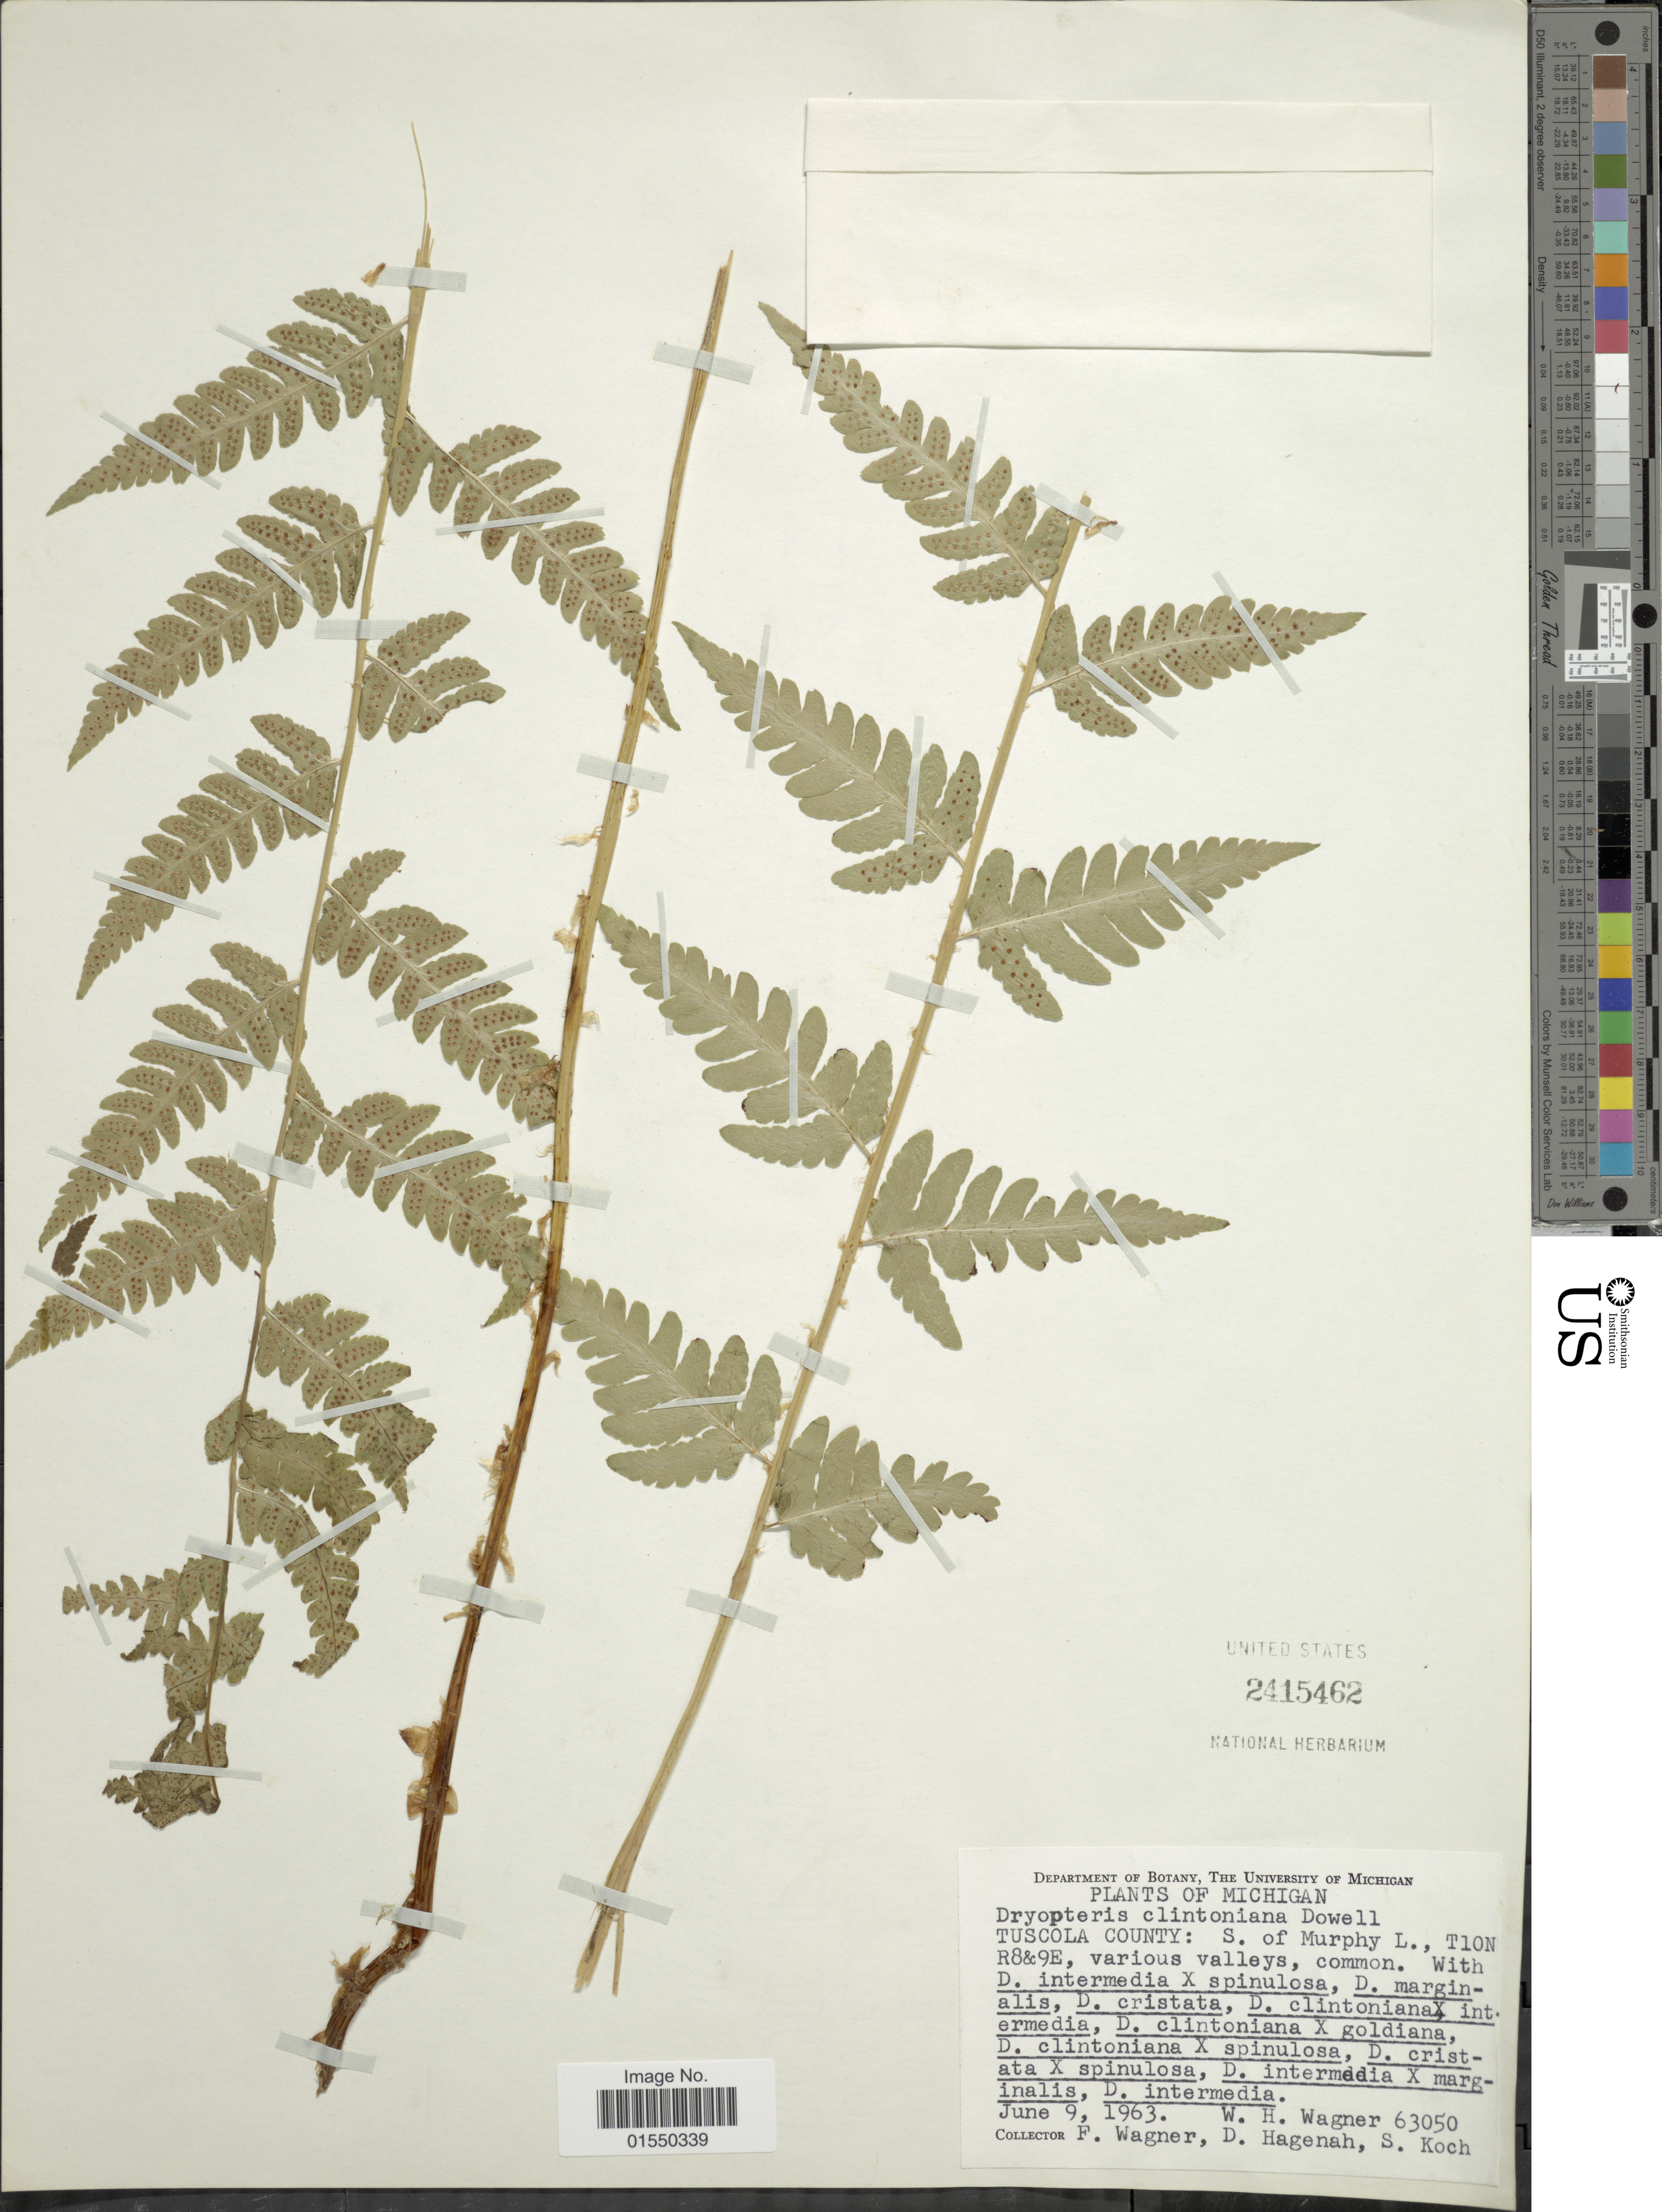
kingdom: Plantae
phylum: Tracheophyta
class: Polypodiopsida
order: Polypodiales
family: Dryopteridaceae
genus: Dryopteris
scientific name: Dryopteris clintoniana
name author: (D.C. Eaton) Dowell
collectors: W. H. Wagner, F. Wagner, D. Hagenah & S. Koch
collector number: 63050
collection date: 1963-06-09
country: United States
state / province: Michigan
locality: Tuscola County: S. of Murphy l., Tion R8&9E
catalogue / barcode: US 2415462